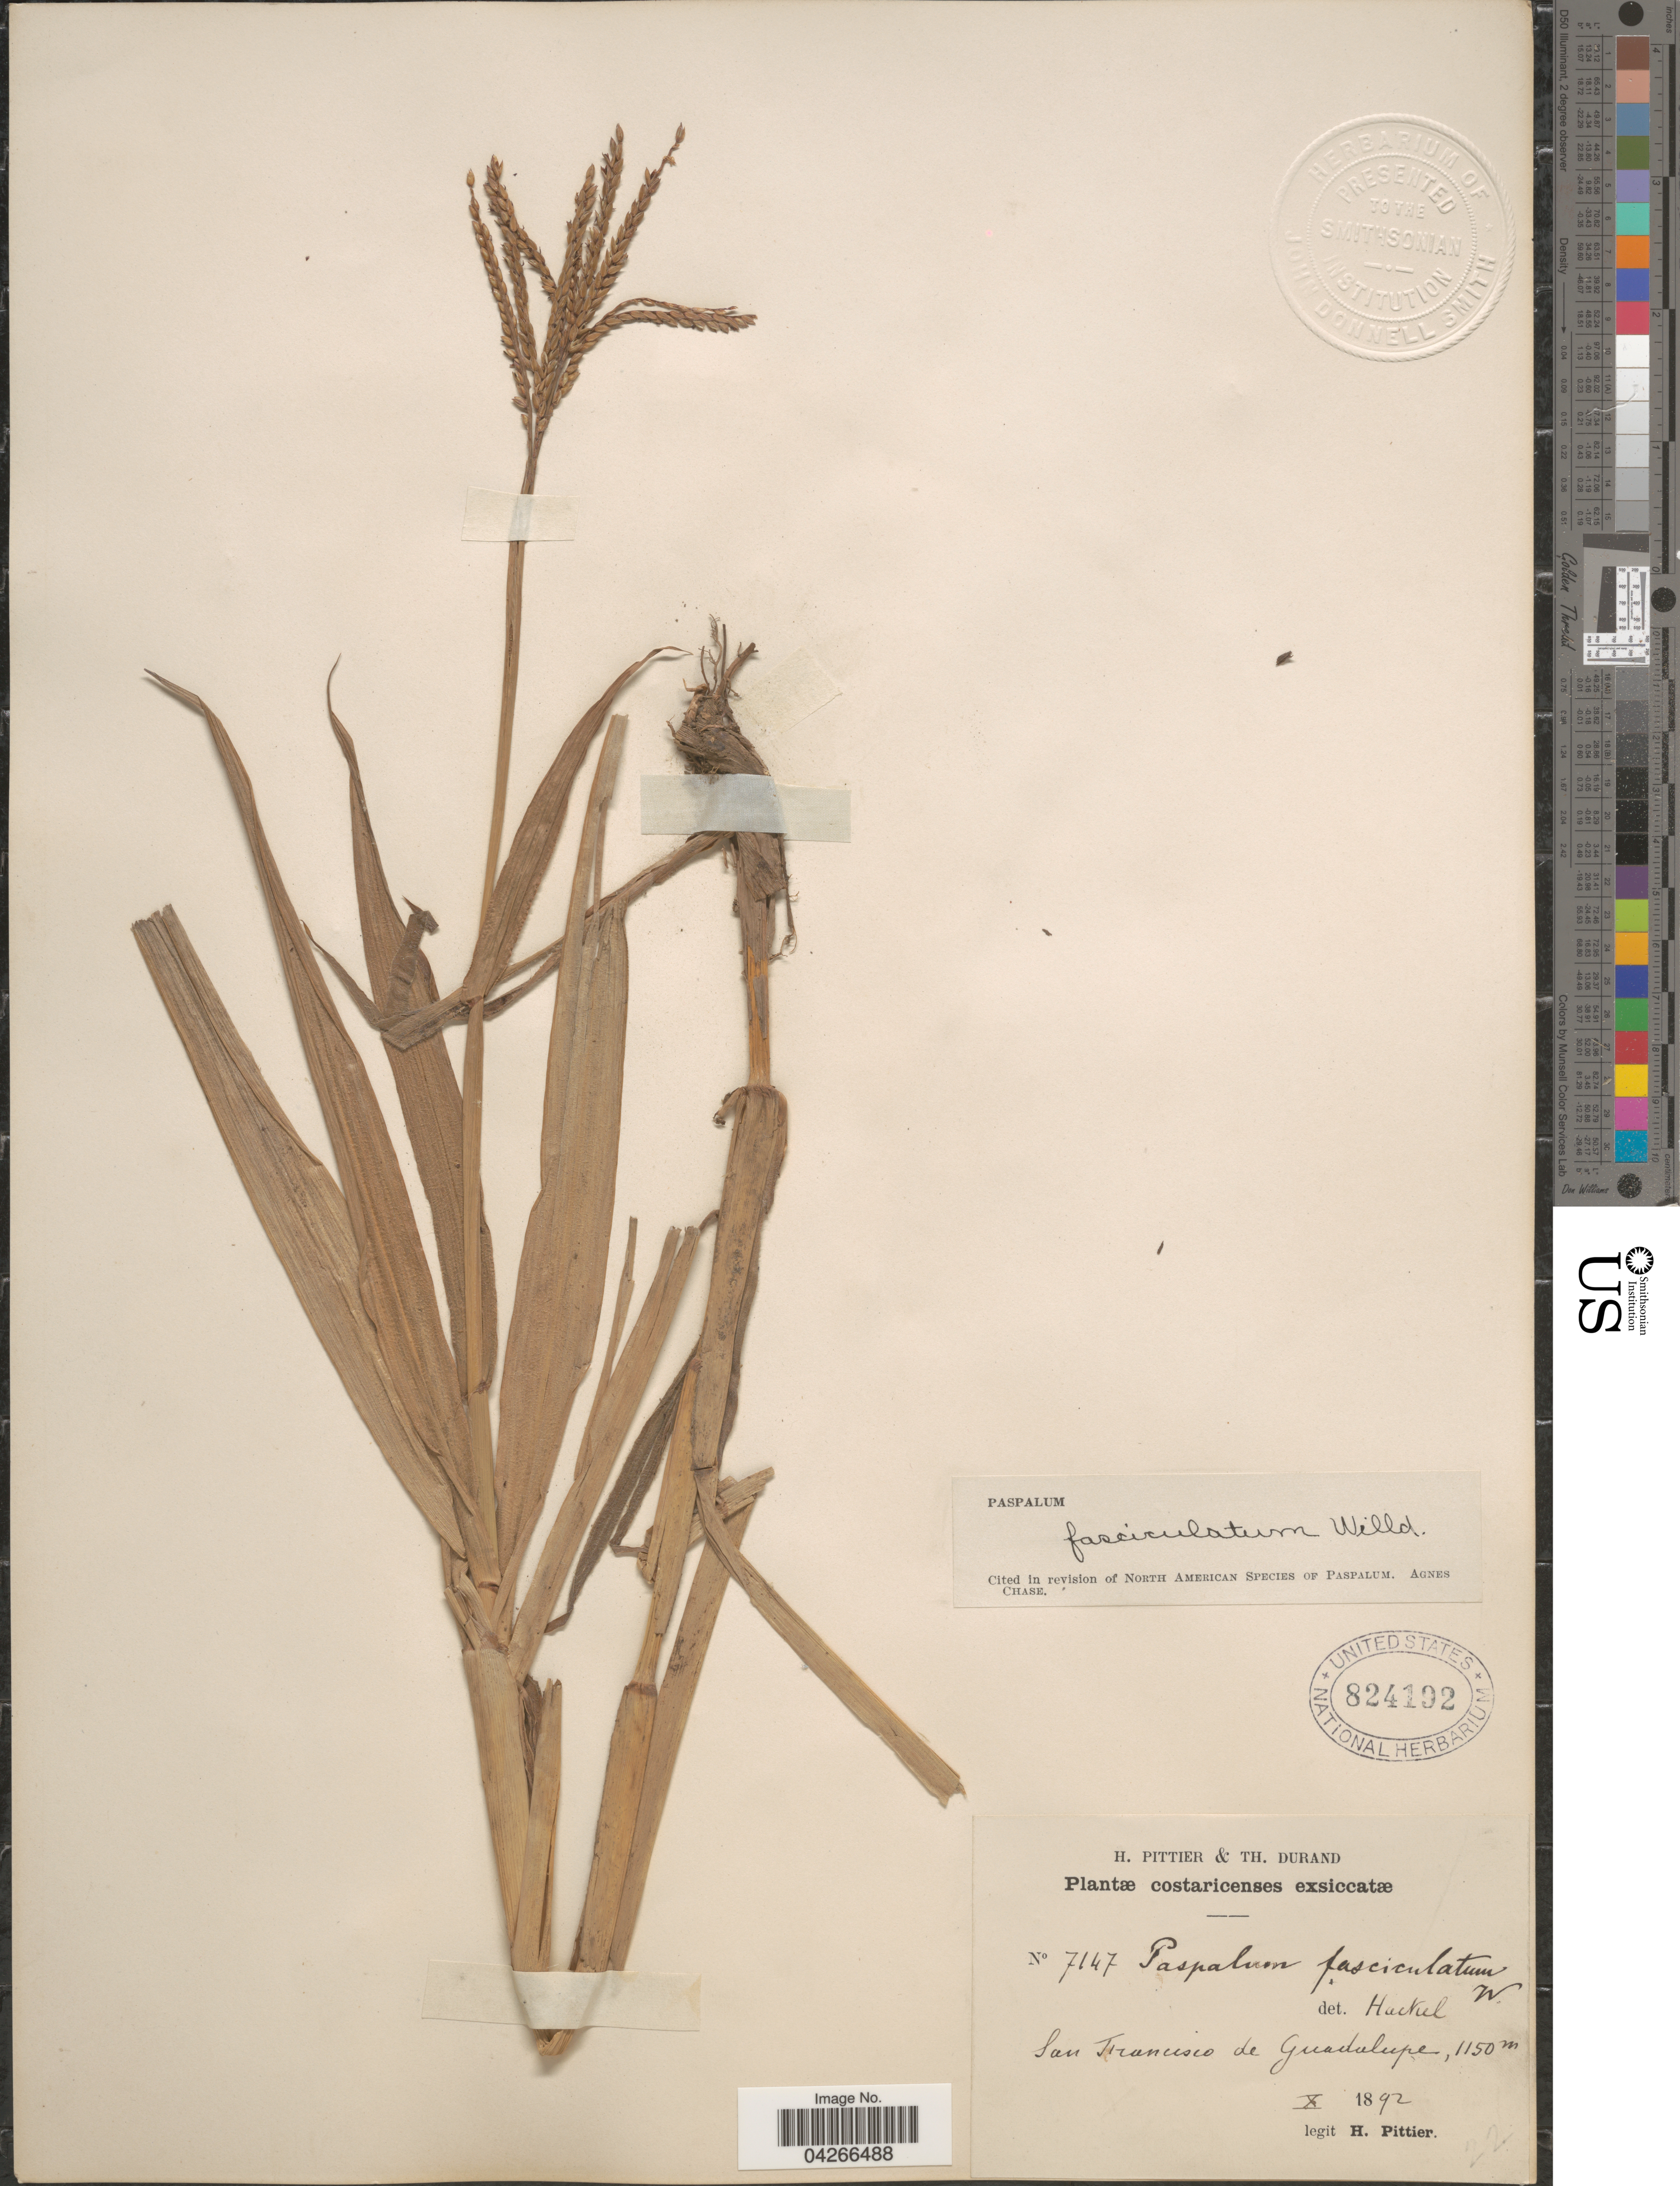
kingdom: Plantae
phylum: Tracheophyta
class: Liliopsida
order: Poales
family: Poaceae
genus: Paspalum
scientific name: Paspalum fasciculatum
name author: Willd. ex Flüggé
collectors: H. F. Pittier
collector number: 7147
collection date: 1892-10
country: Costa Rica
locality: San Francisco de Guadalupe.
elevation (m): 1150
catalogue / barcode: US 824192